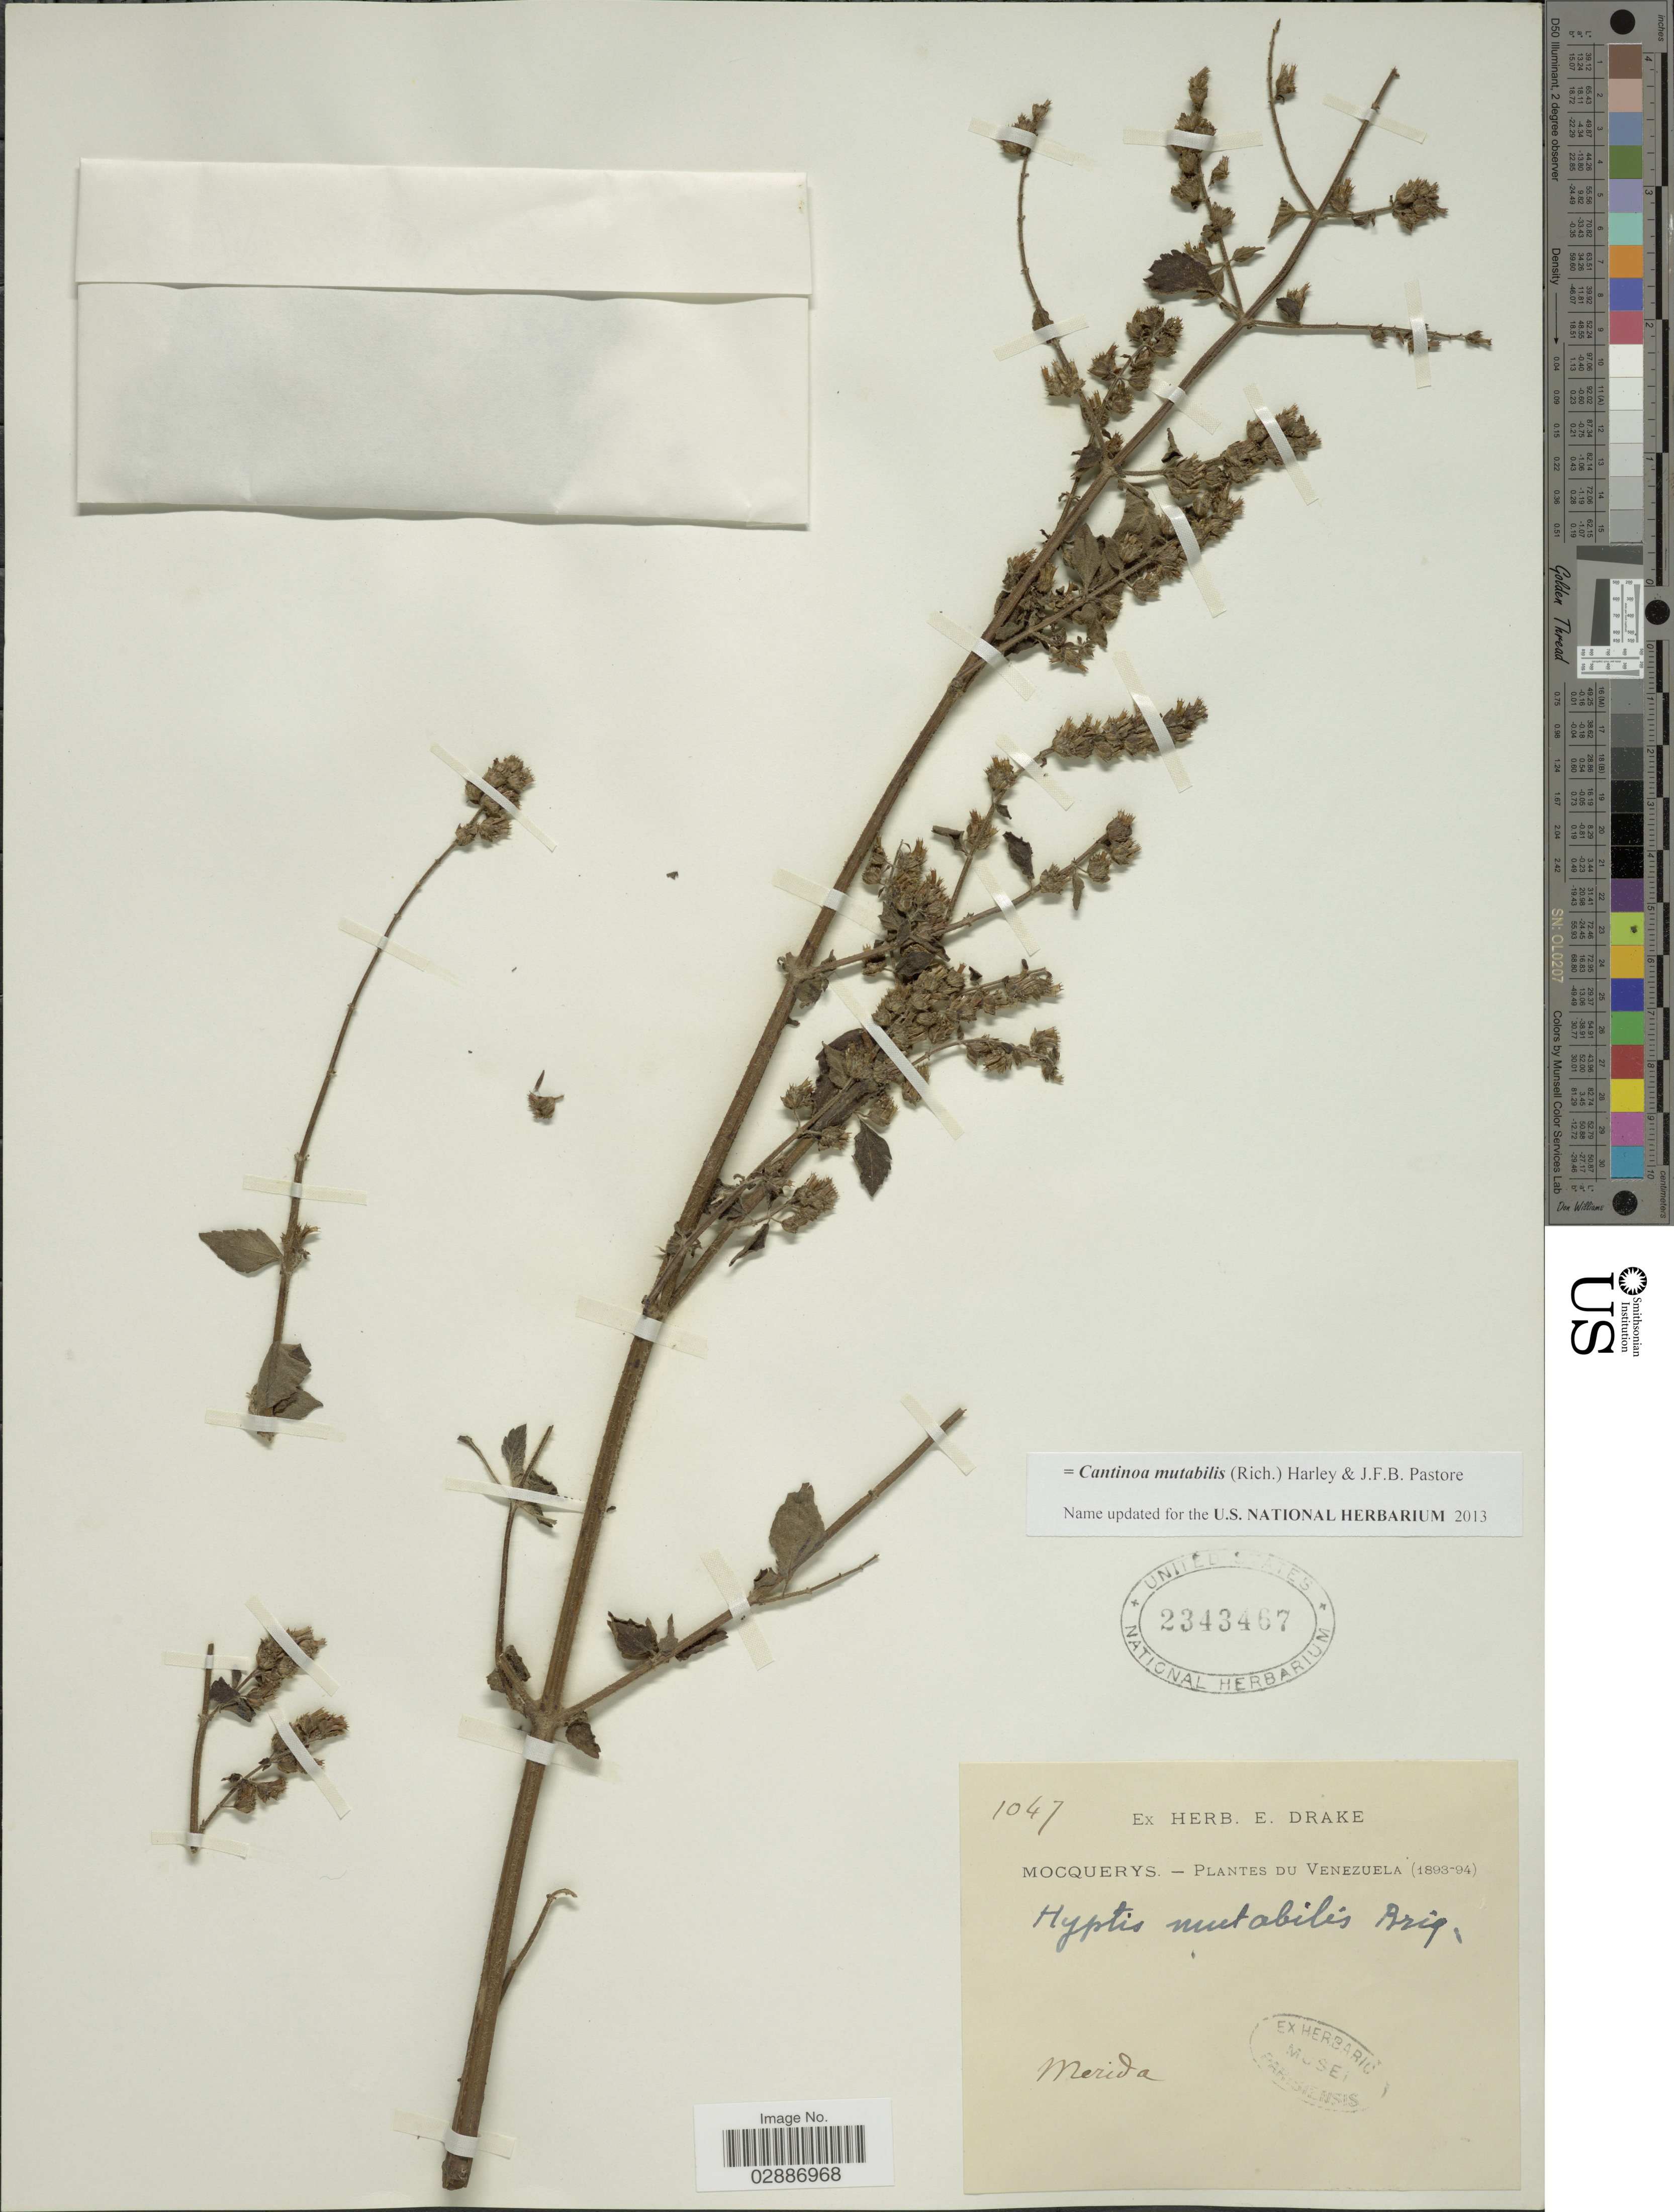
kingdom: Plantae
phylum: Tracheophyta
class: Magnoliopsida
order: Lamiales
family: Lamiaceae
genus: Cantinoa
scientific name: Cantinoa mutabilis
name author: (Epling) Harley & J.F.B. Pastore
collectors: A. Mocquerys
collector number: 1047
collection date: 1893/1894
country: Venezuela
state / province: Mérida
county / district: Libertador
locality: Mérida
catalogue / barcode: US 2343467